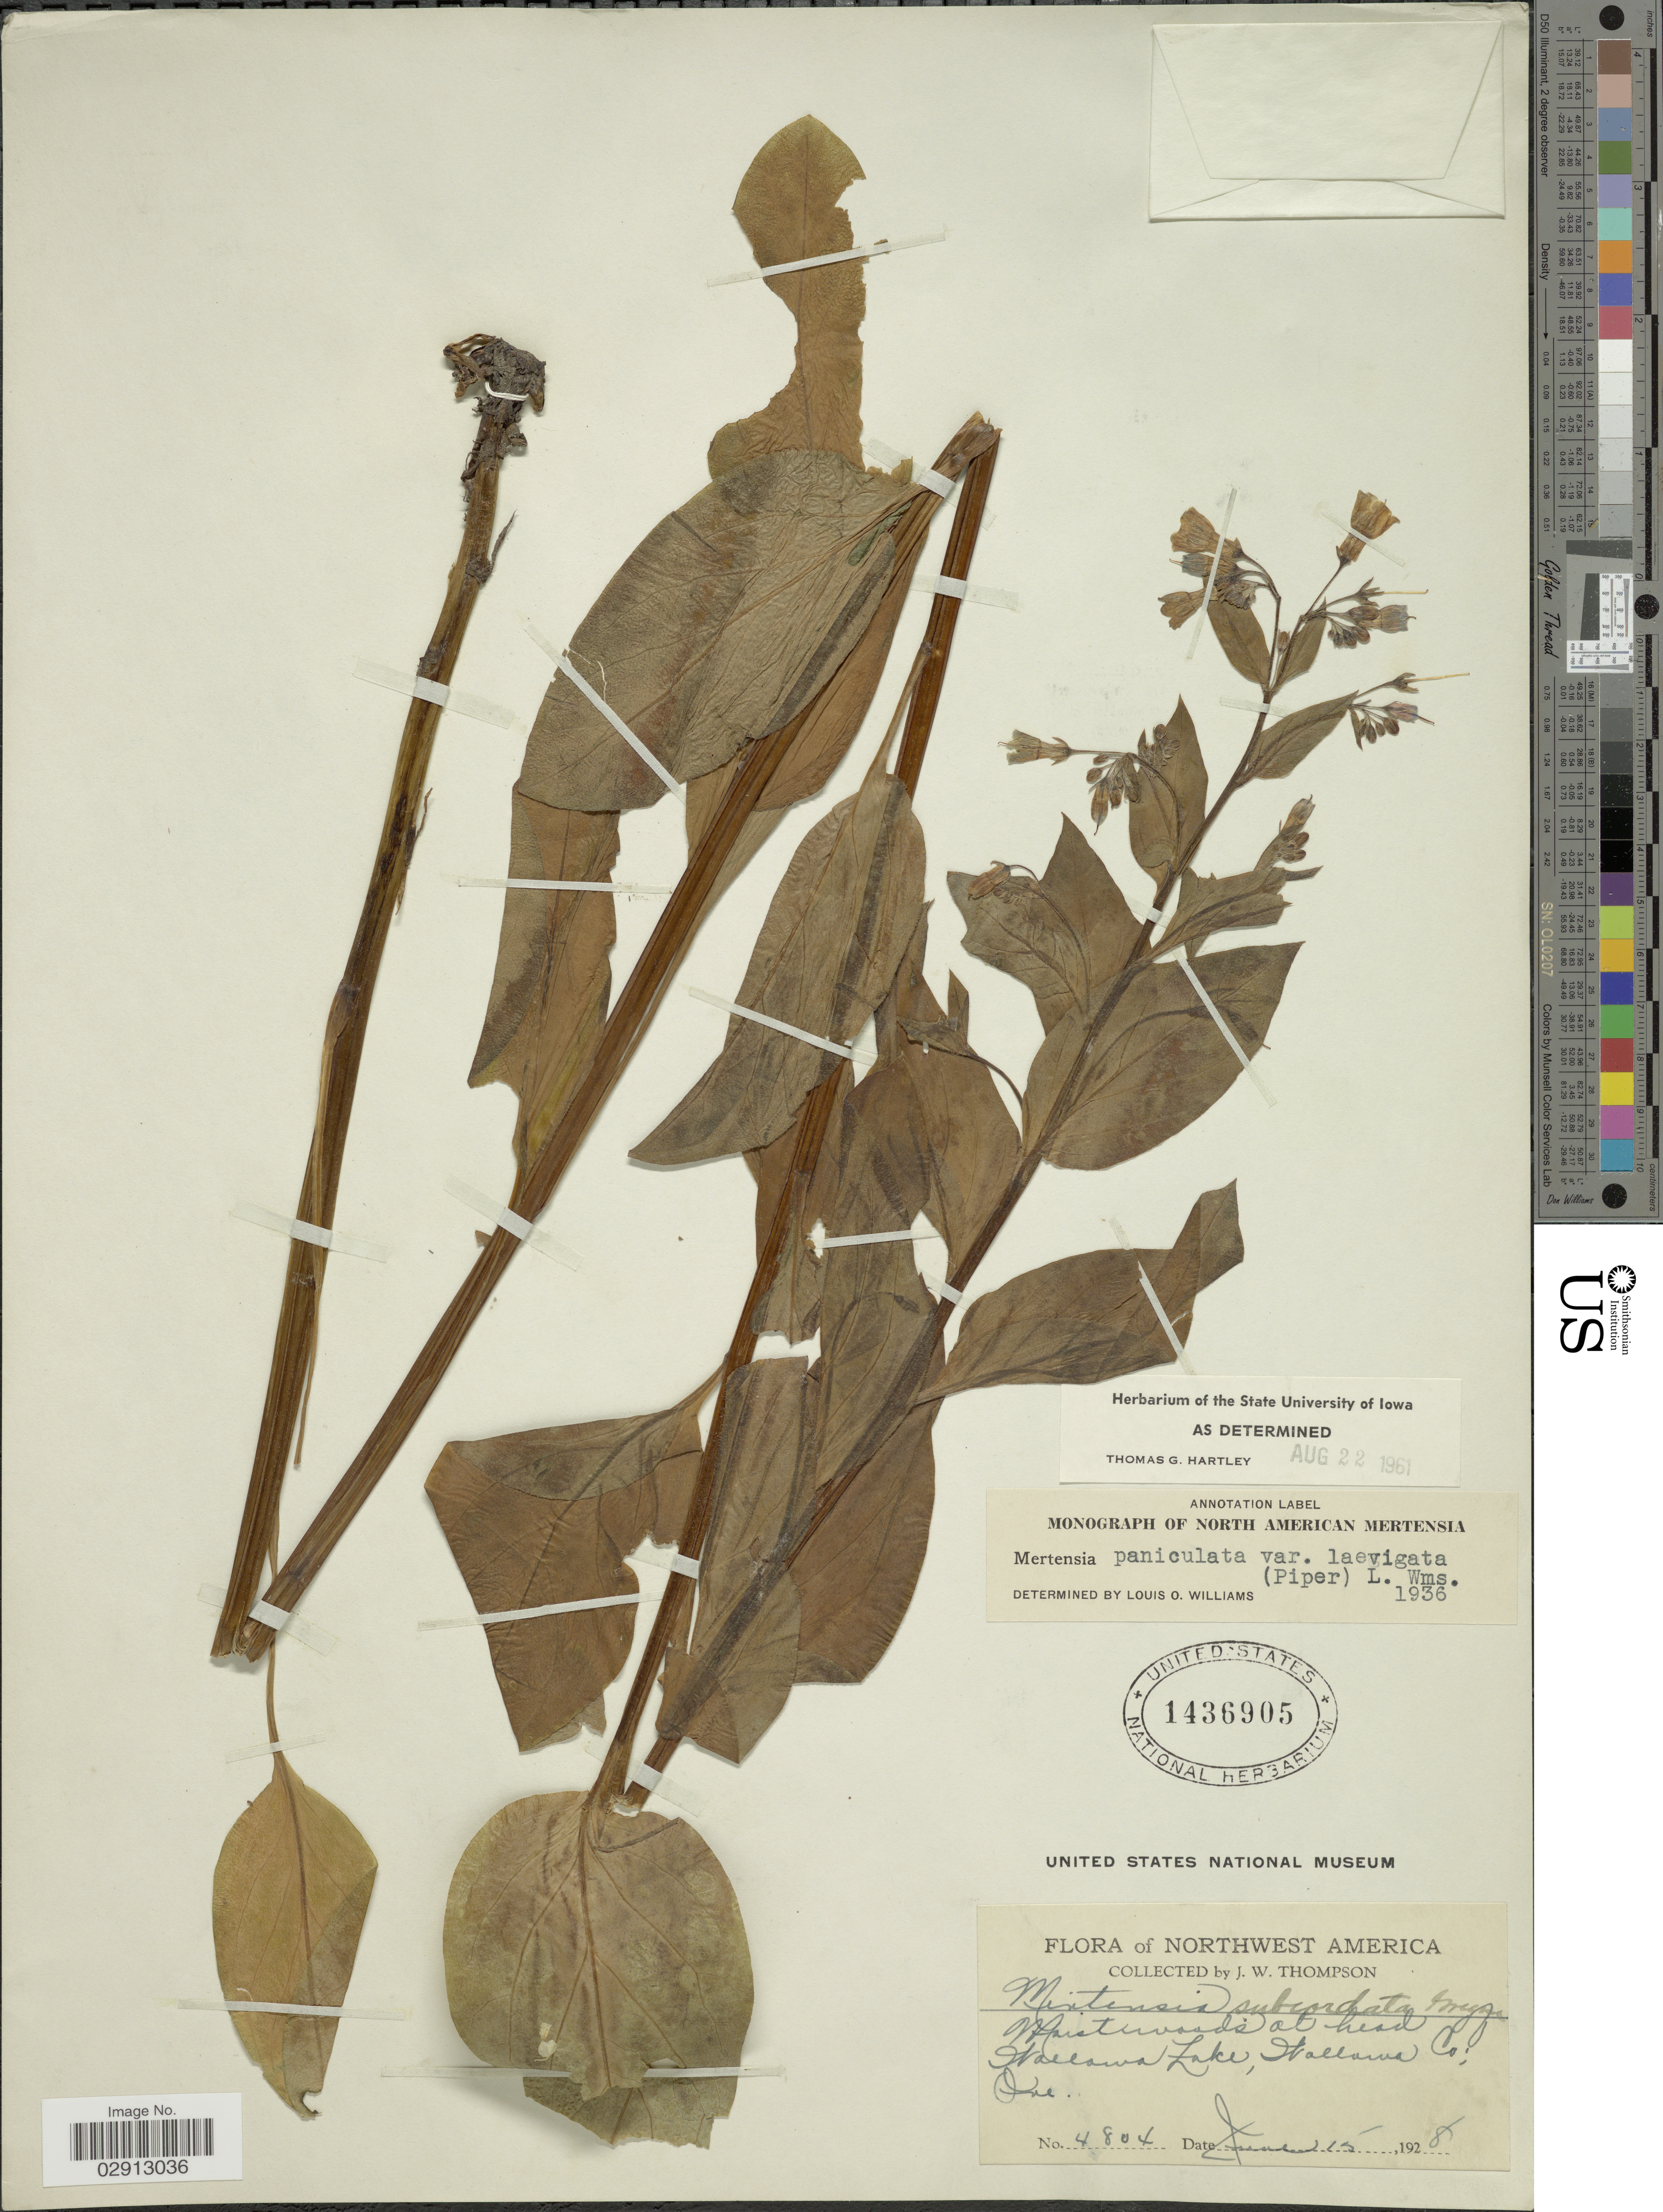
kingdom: Plantae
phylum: Tracheophyta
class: Magnoliopsida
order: Boraginales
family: Boraginaceae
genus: Mertensia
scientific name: Mertensia paniculata var. laevigata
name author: (Piper) L.O. Williams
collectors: J. Thompson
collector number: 4804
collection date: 1928-06-15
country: United States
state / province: Oregon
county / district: Lake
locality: Northwest America. At head Wallawa Lake, Wallawa Co., Ore.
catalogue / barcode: US 1436905